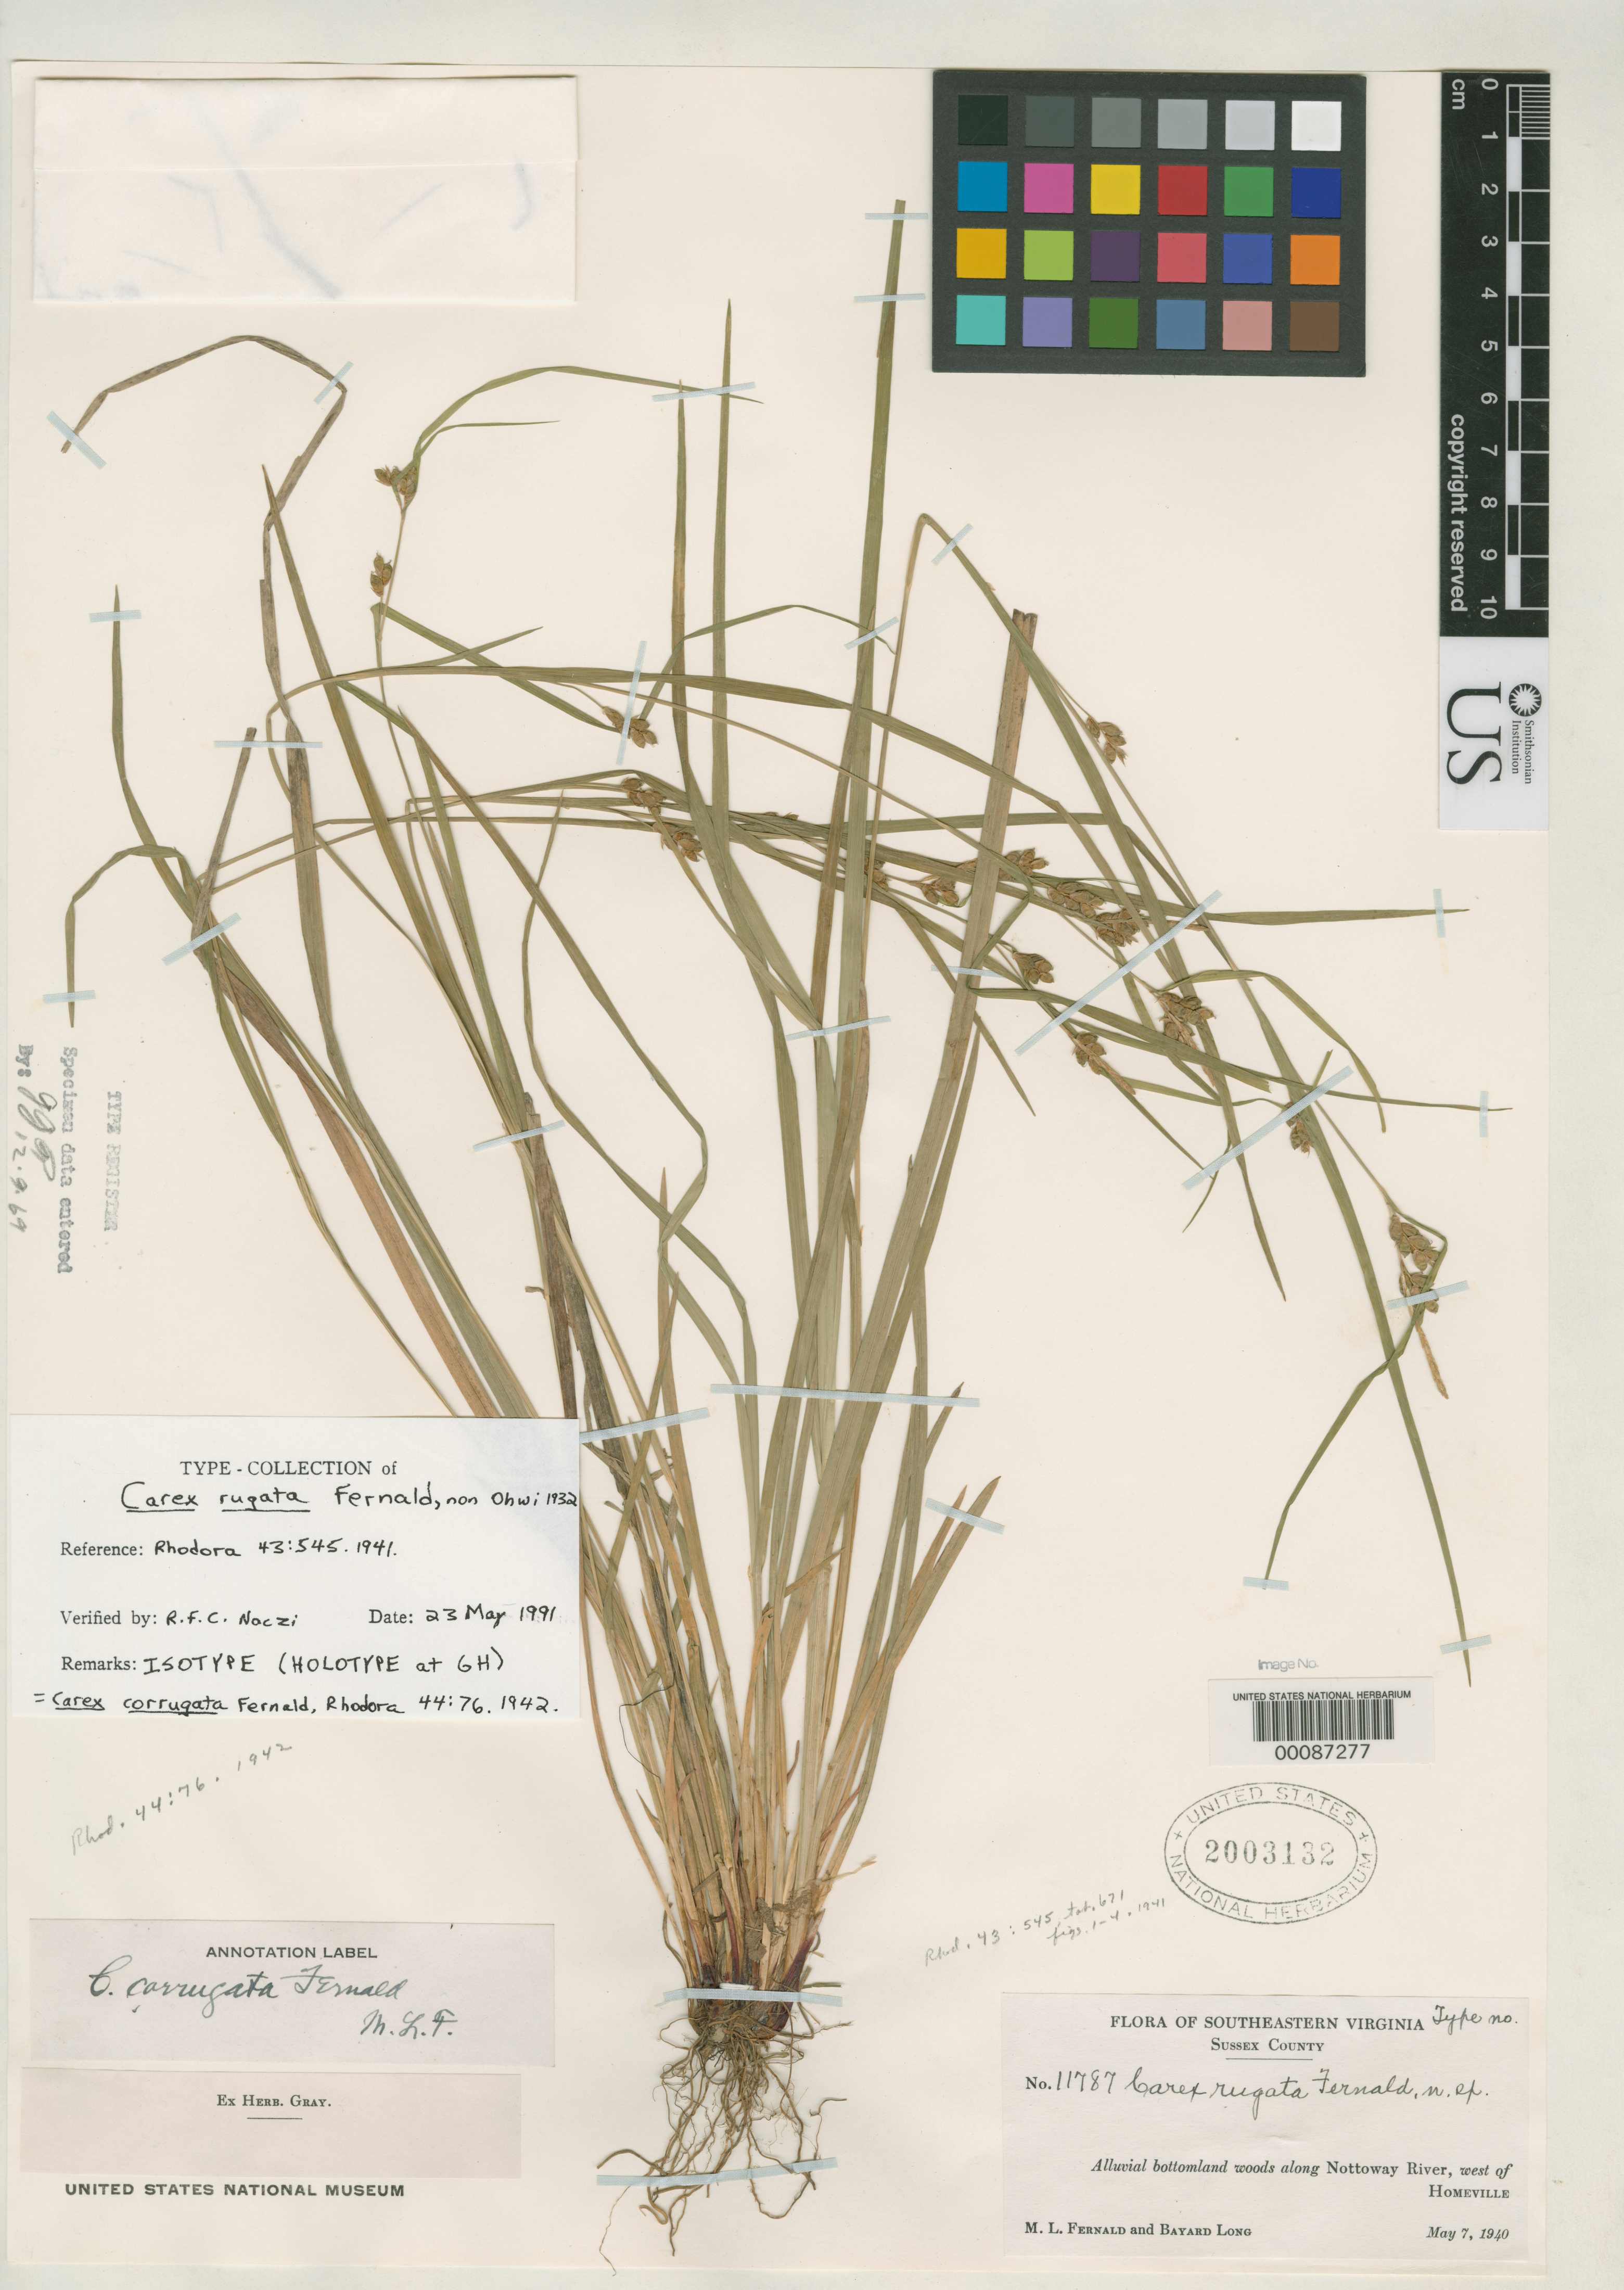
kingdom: Plantae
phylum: Tracheophyta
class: Liliopsida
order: Poales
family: Cyperaceae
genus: Carex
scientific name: Carex rugata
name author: Fernald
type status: Isotype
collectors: M. L. Fernald & B. H. Long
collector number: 11787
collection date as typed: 07 May 1940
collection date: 1940-05-07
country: United States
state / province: Virginia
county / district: Sussex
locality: Along Nottoway River, W of Homeville.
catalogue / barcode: US 2003132